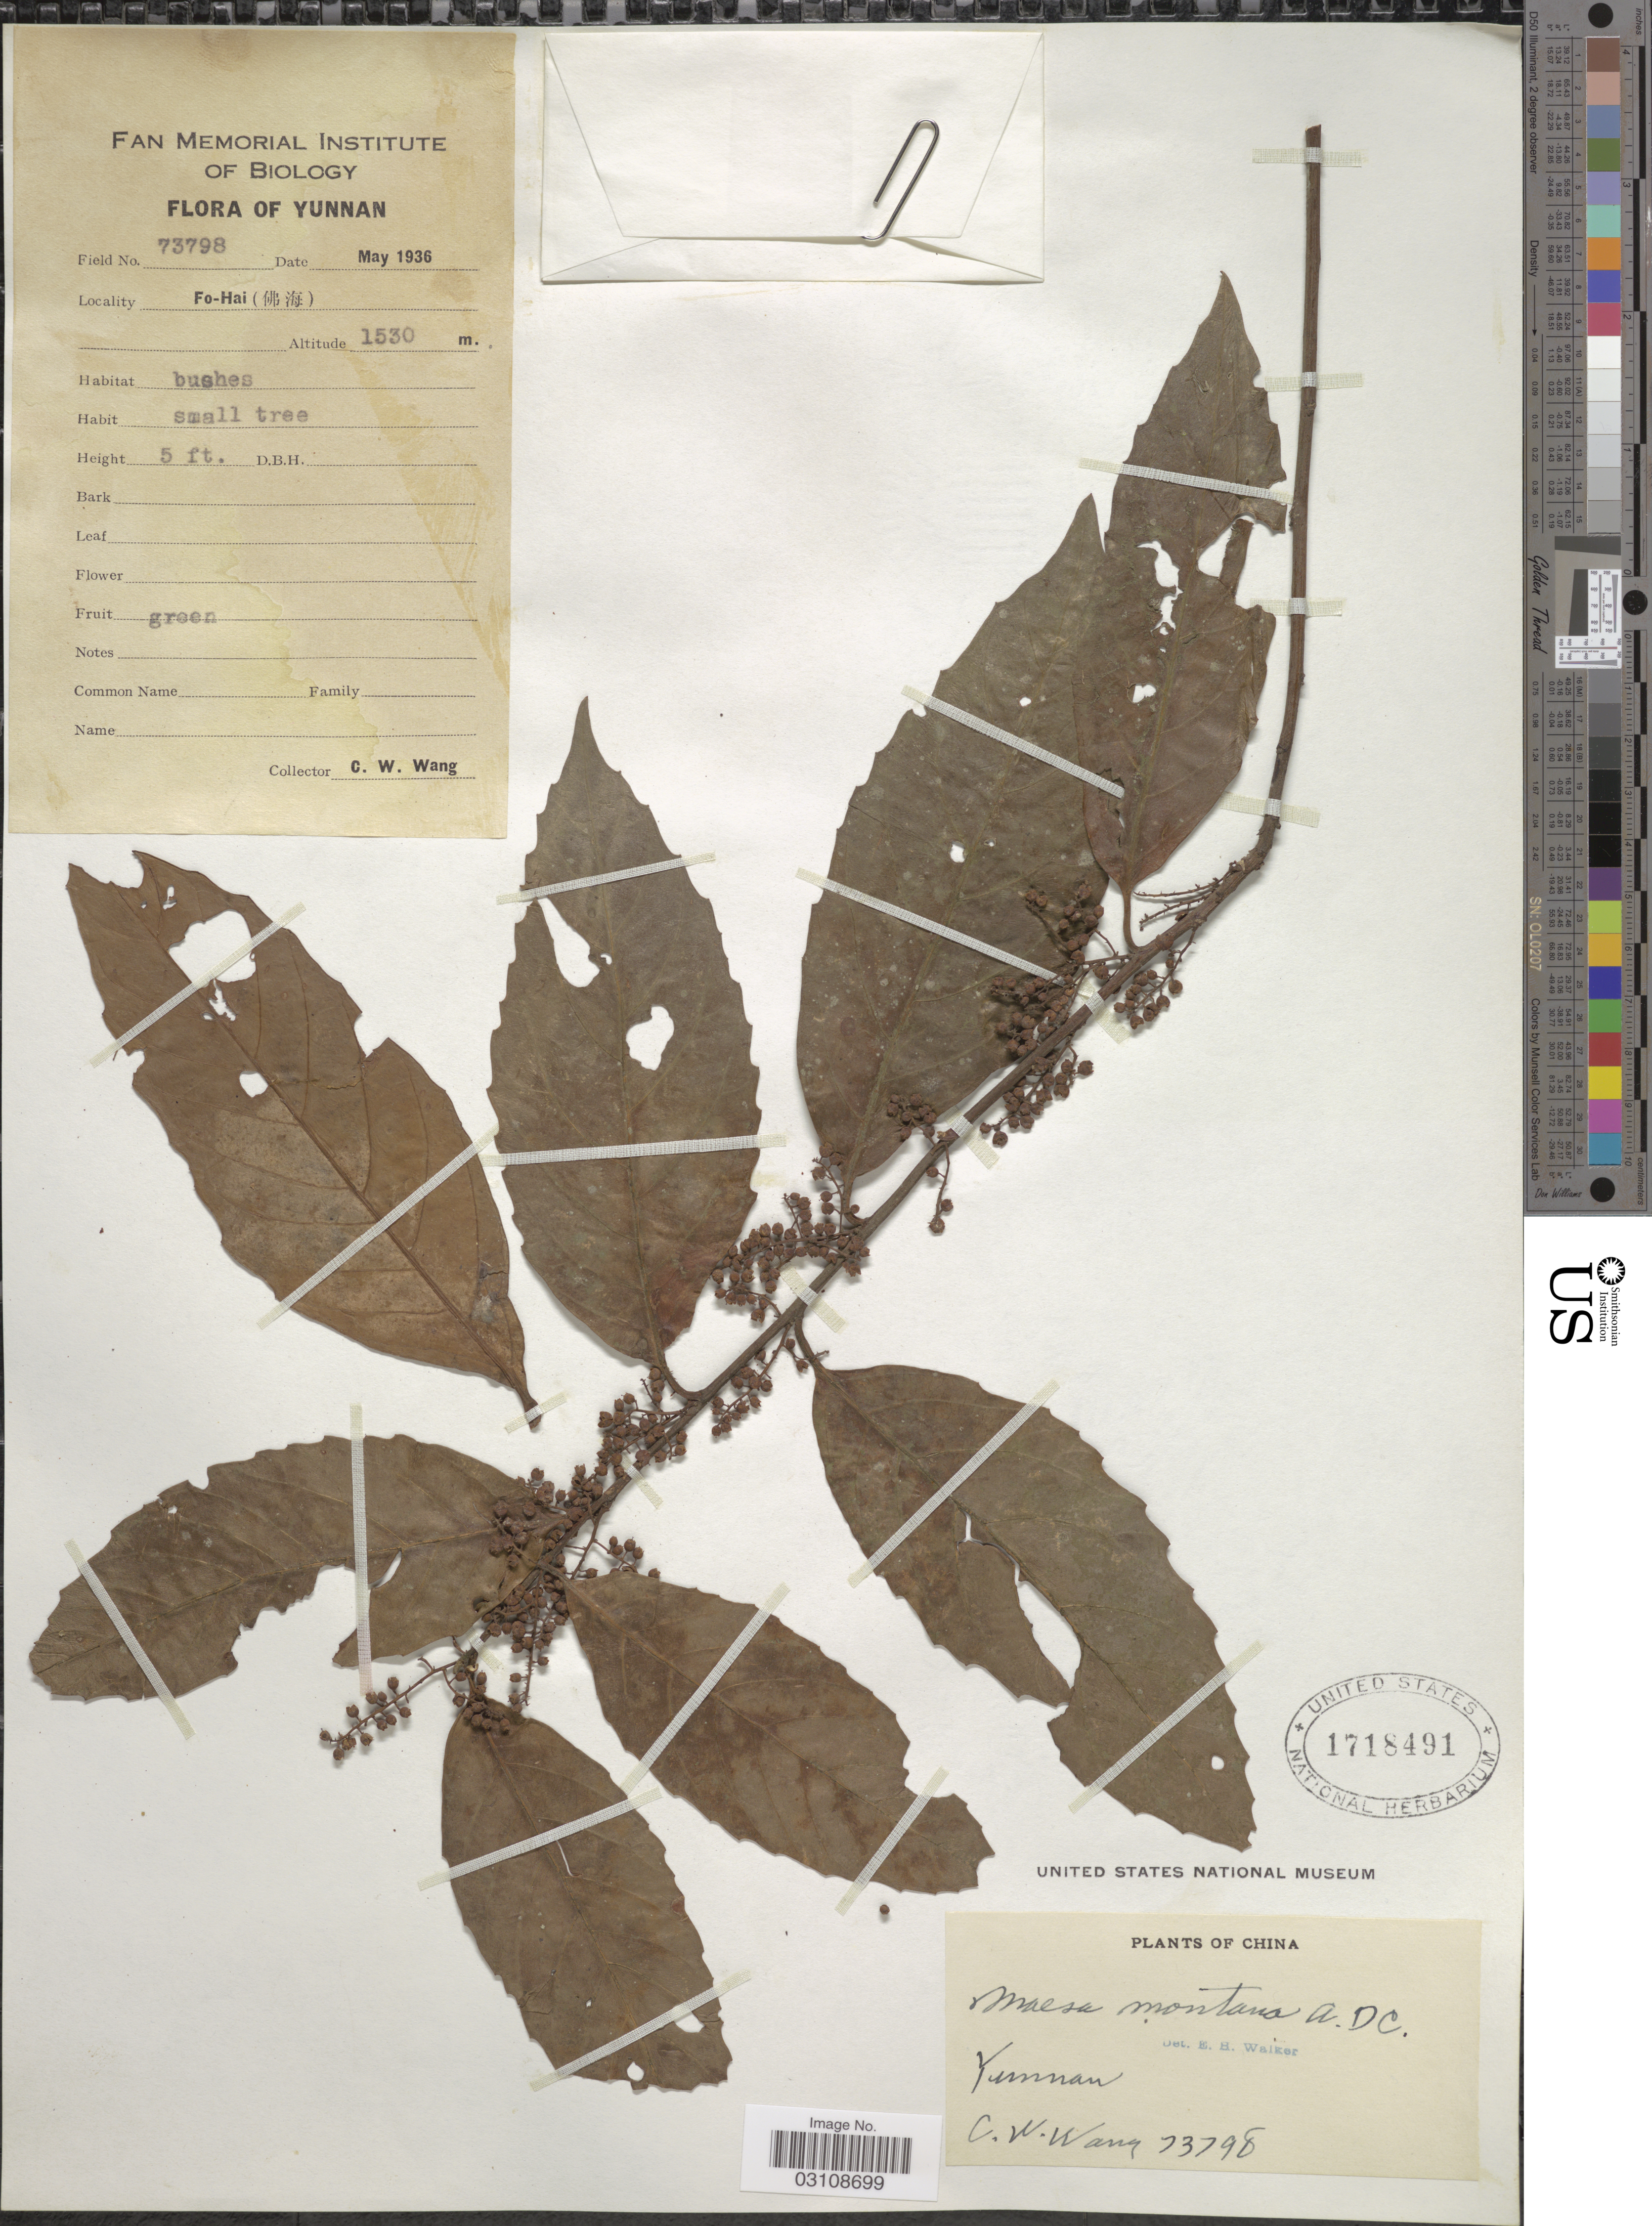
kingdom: Plantae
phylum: Tracheophyta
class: Magnoliopsida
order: Ericales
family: Primulaceae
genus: Maesa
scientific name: Maesa montana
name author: A. DC.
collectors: C. W. Wang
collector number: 73798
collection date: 1936-05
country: China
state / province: Yunnan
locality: Fo Hai.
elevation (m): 1530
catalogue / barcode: US 1718491